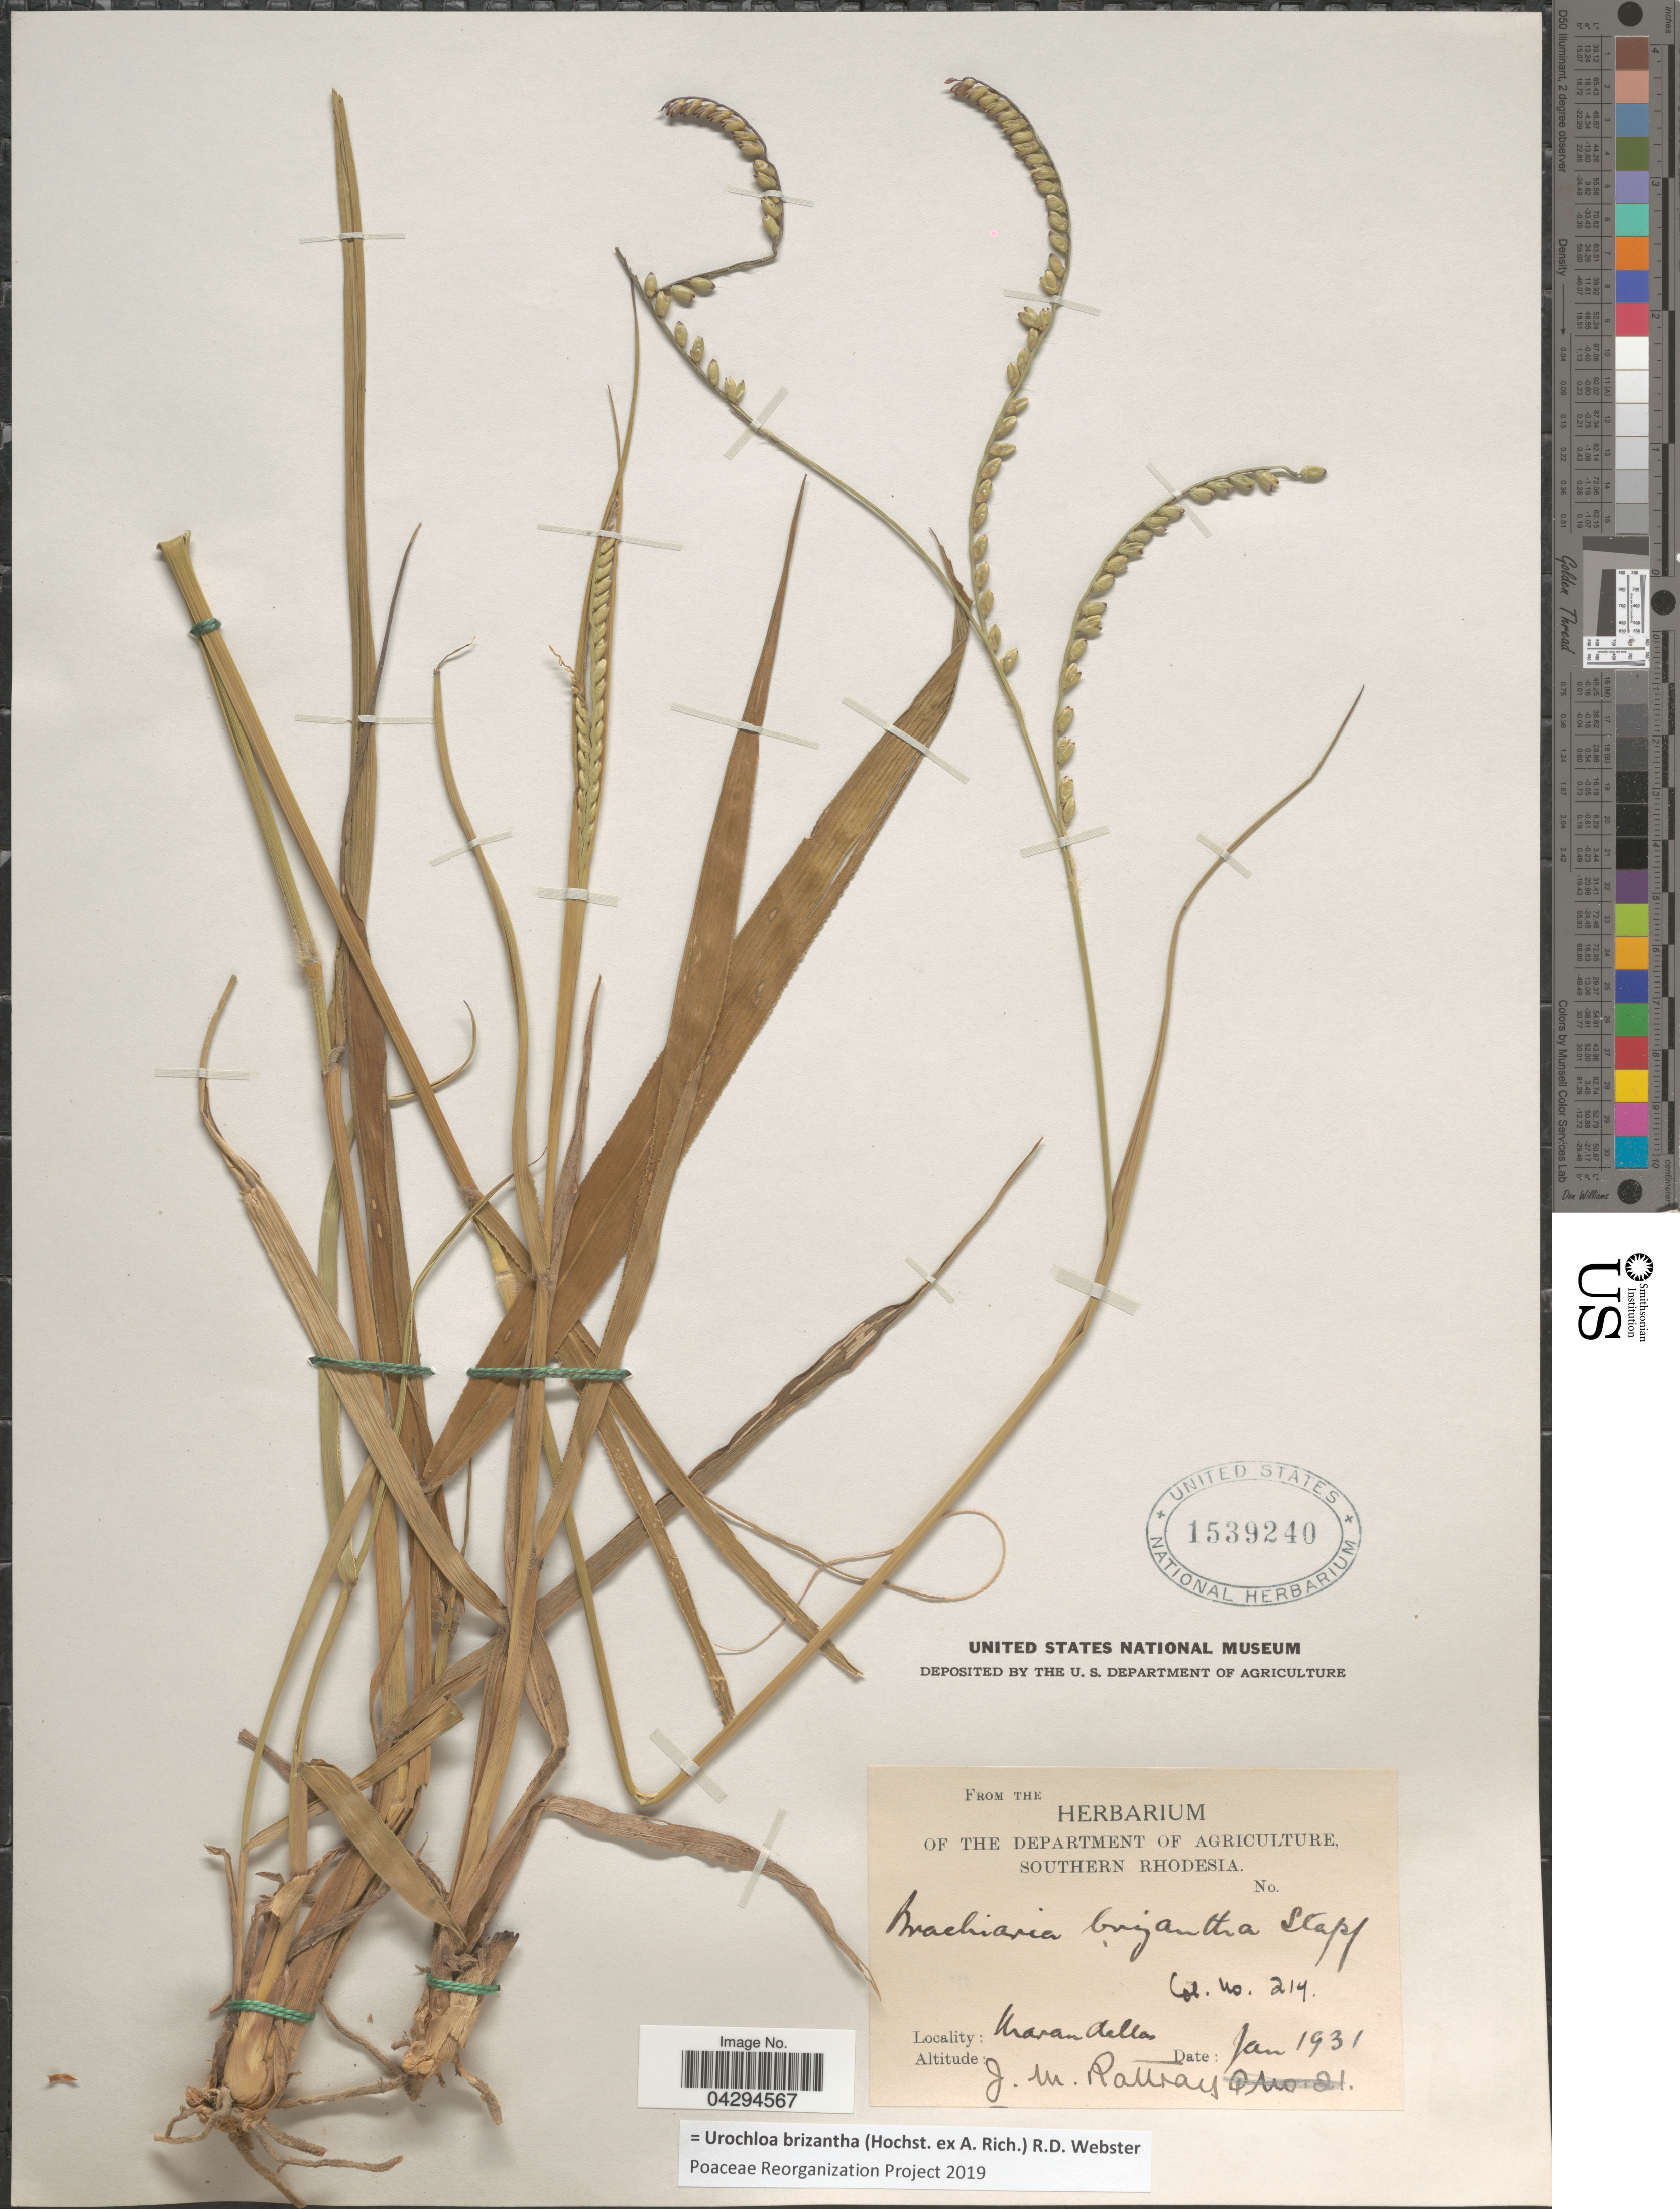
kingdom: Plantae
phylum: Tracheophyta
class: Liliopsida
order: Poales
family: Poaceae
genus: Urochloa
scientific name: Urochloa brizantha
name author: (Hochst. ex A. Rich.) R.D. Webster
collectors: J. Rattray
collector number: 214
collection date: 1931-01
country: Zimbabwe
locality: Marandellas.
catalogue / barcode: US 1539240